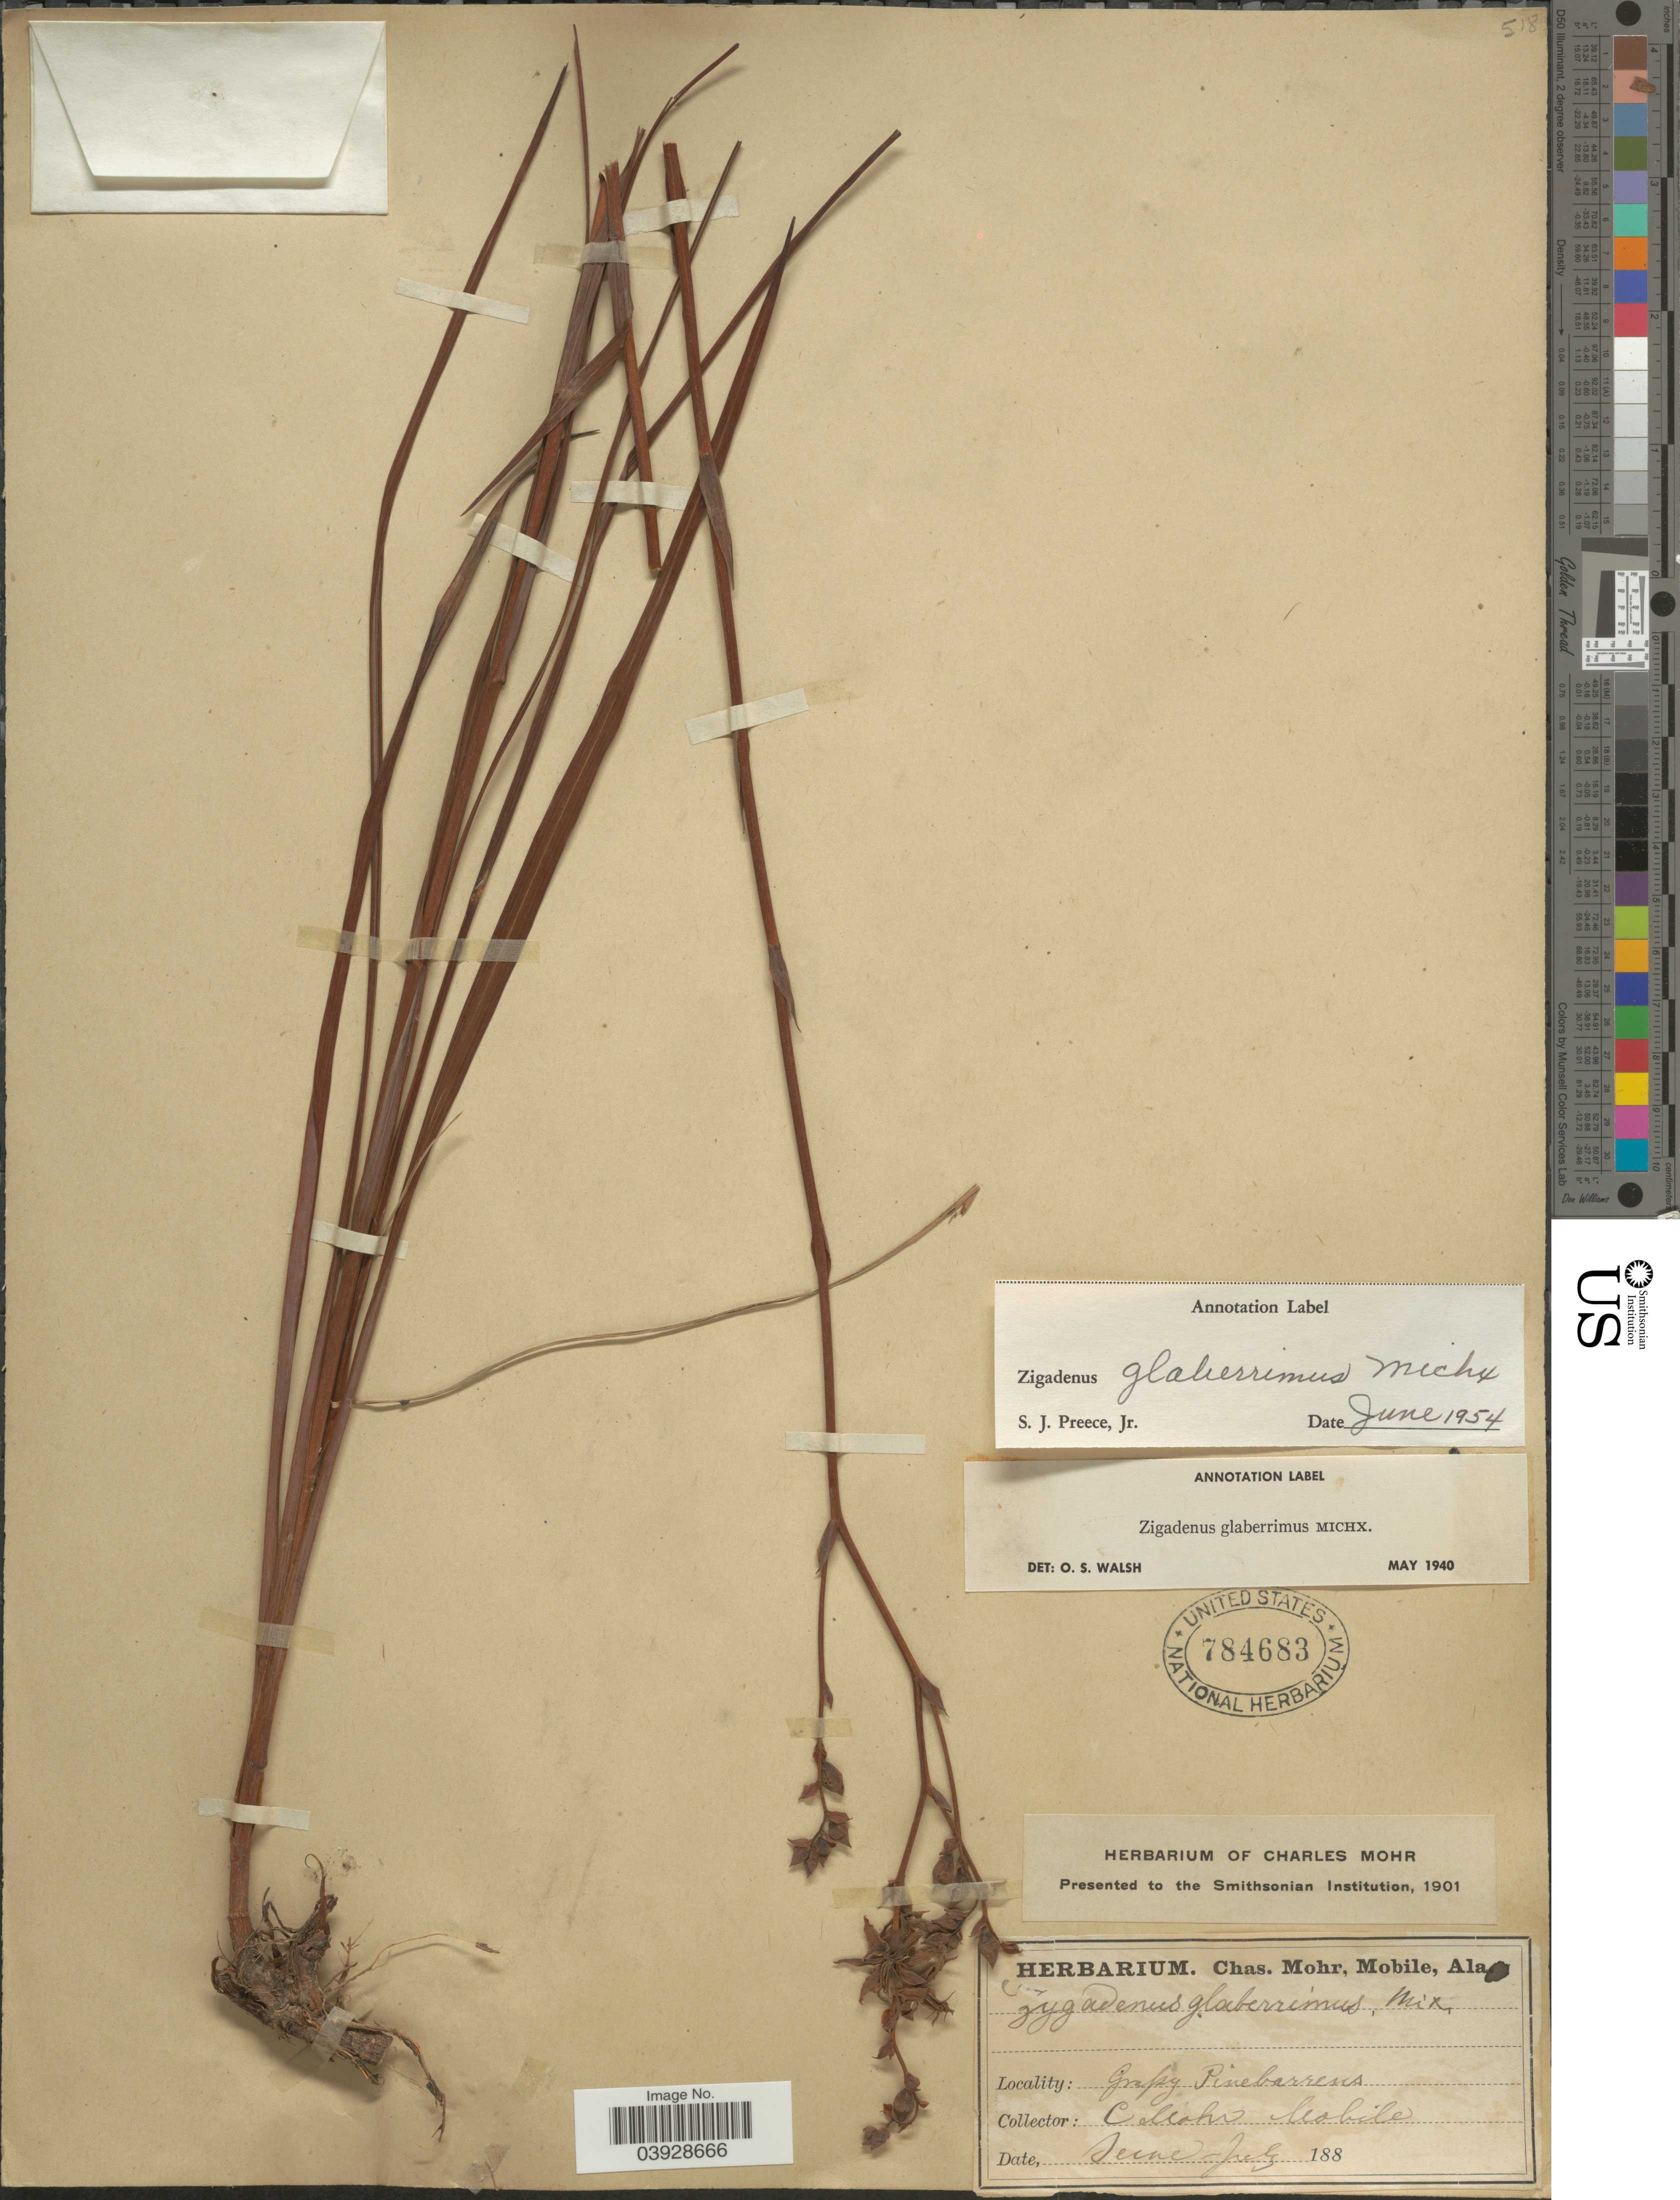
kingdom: Plantae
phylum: Tracheophyta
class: Liliopsida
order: Liliales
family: Melanthiaceae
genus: Zigadenus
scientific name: Zigadenus glaberrimus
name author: Michx.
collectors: C. T. Mohr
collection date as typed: June-July 188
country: United States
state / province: Alabama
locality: Grapy Pinebarrens. Mobile.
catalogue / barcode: US 784683